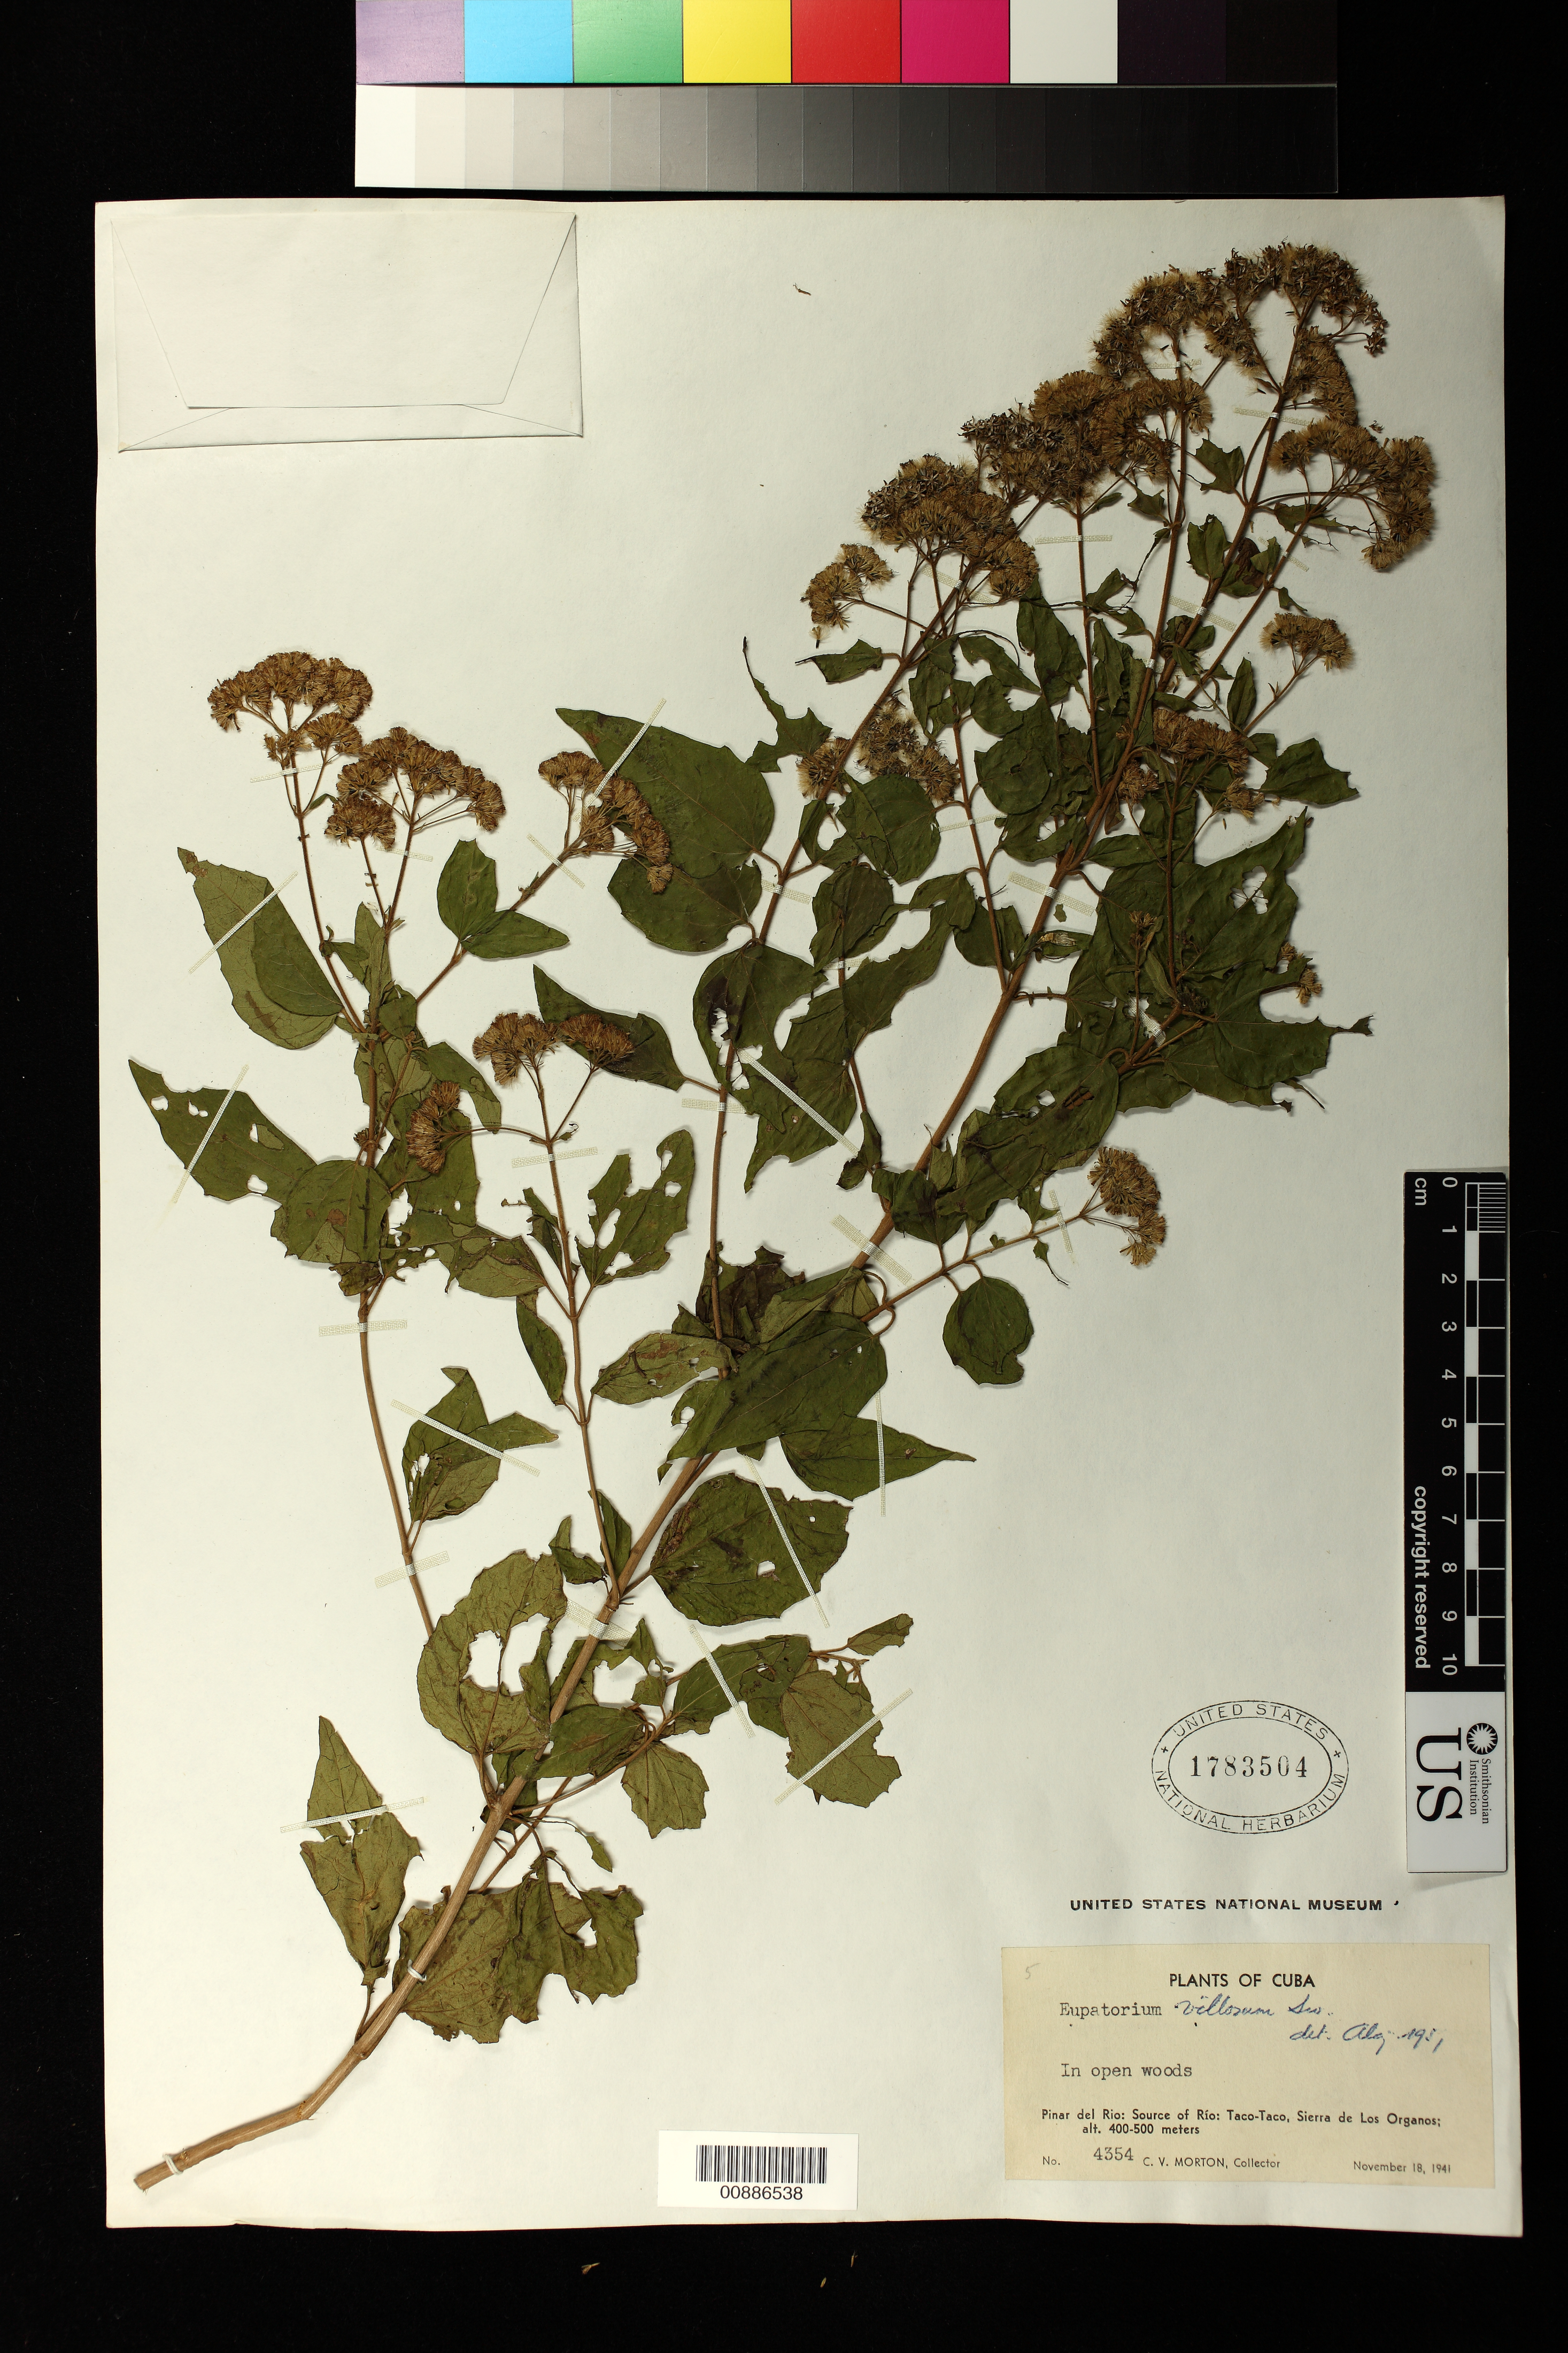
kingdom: Plantae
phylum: Tracheophyta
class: Magnoliopsida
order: Asterales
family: Asteraceae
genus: Koanophyllon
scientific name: Koanophyllon villosum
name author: (Sw.) R.M. King & H. Rob.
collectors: C. V. Morton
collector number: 4354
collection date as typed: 18 Nov 1941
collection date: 1941-11-18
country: Cuba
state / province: Pinar del Río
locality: Source of Rio: Taco-Taco, Sierra de Los Organos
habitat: In open woods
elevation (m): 400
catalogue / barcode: US 1783504